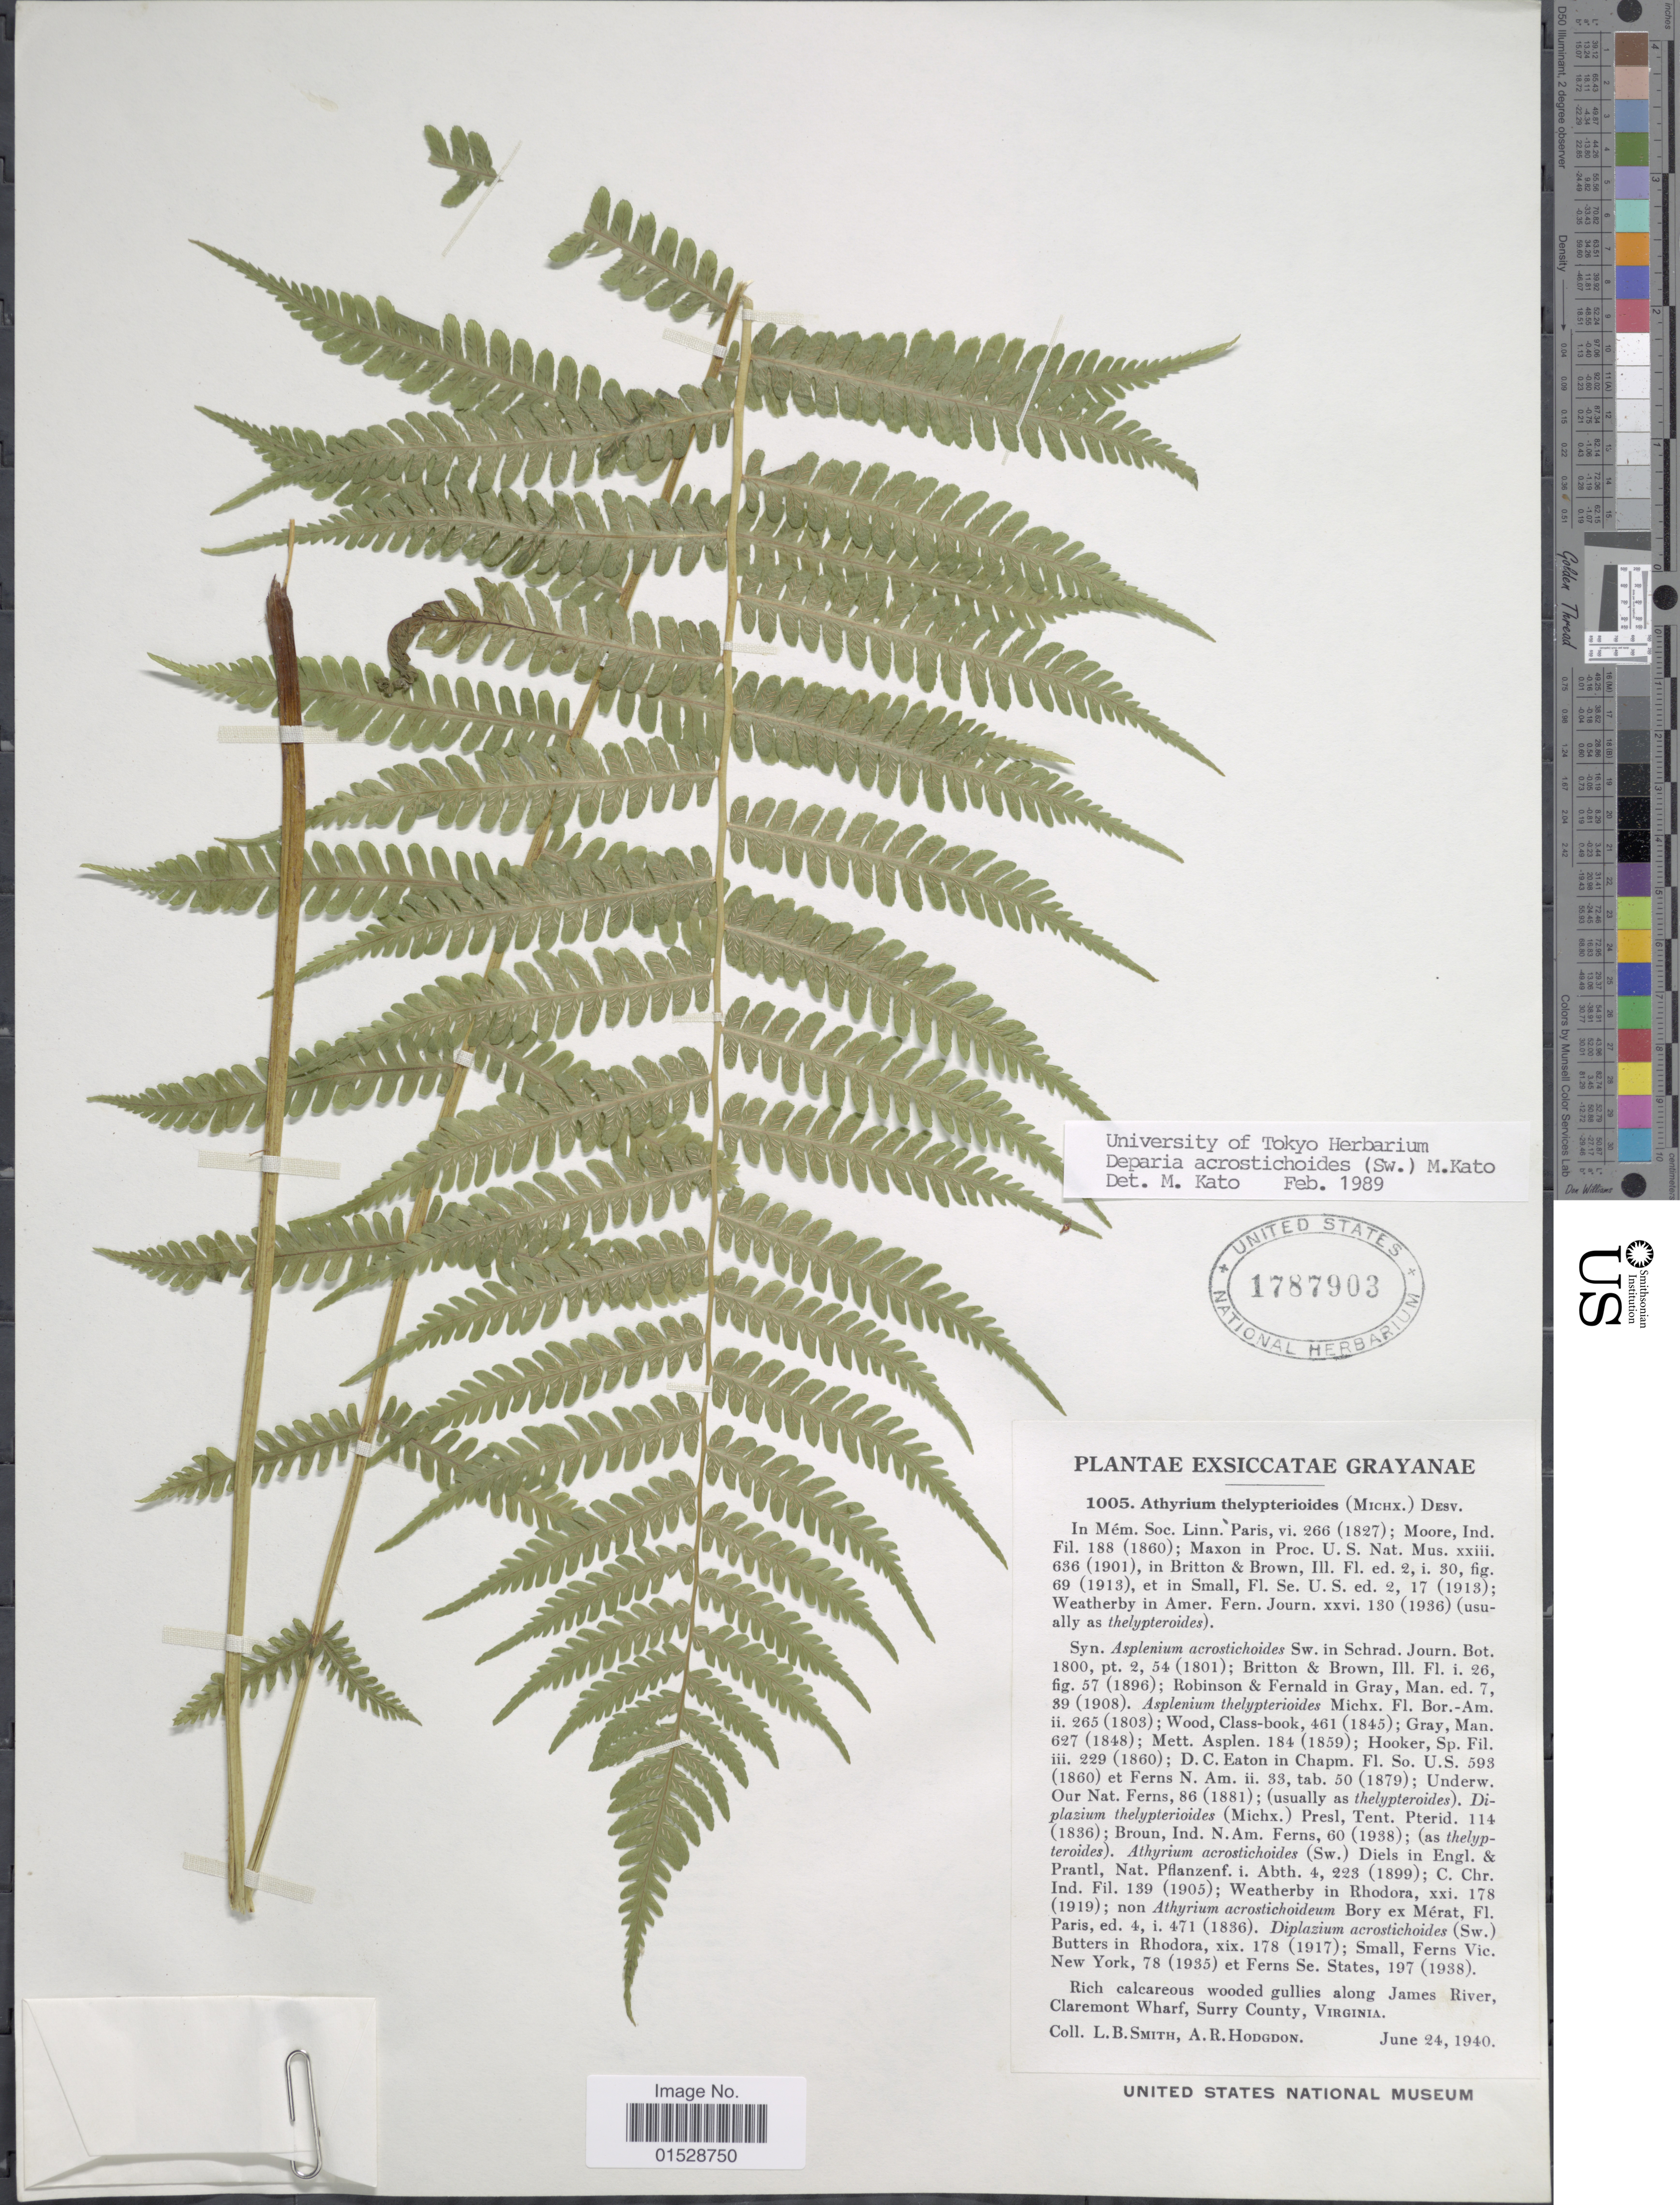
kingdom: Plantae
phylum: Tracheophyta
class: Polypodiopsida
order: Polypodiales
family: Athyriaceae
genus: Deparia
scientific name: Deparia acrostichoides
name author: (Sw.) M. Kato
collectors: L. Smith & A. R. Hodgdon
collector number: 1005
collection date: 1940-06-24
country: United States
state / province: Virginia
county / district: Surry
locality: Grayanae, Rich calcareous wooded gullies along James River, Claremont Wharf.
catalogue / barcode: US 1787903